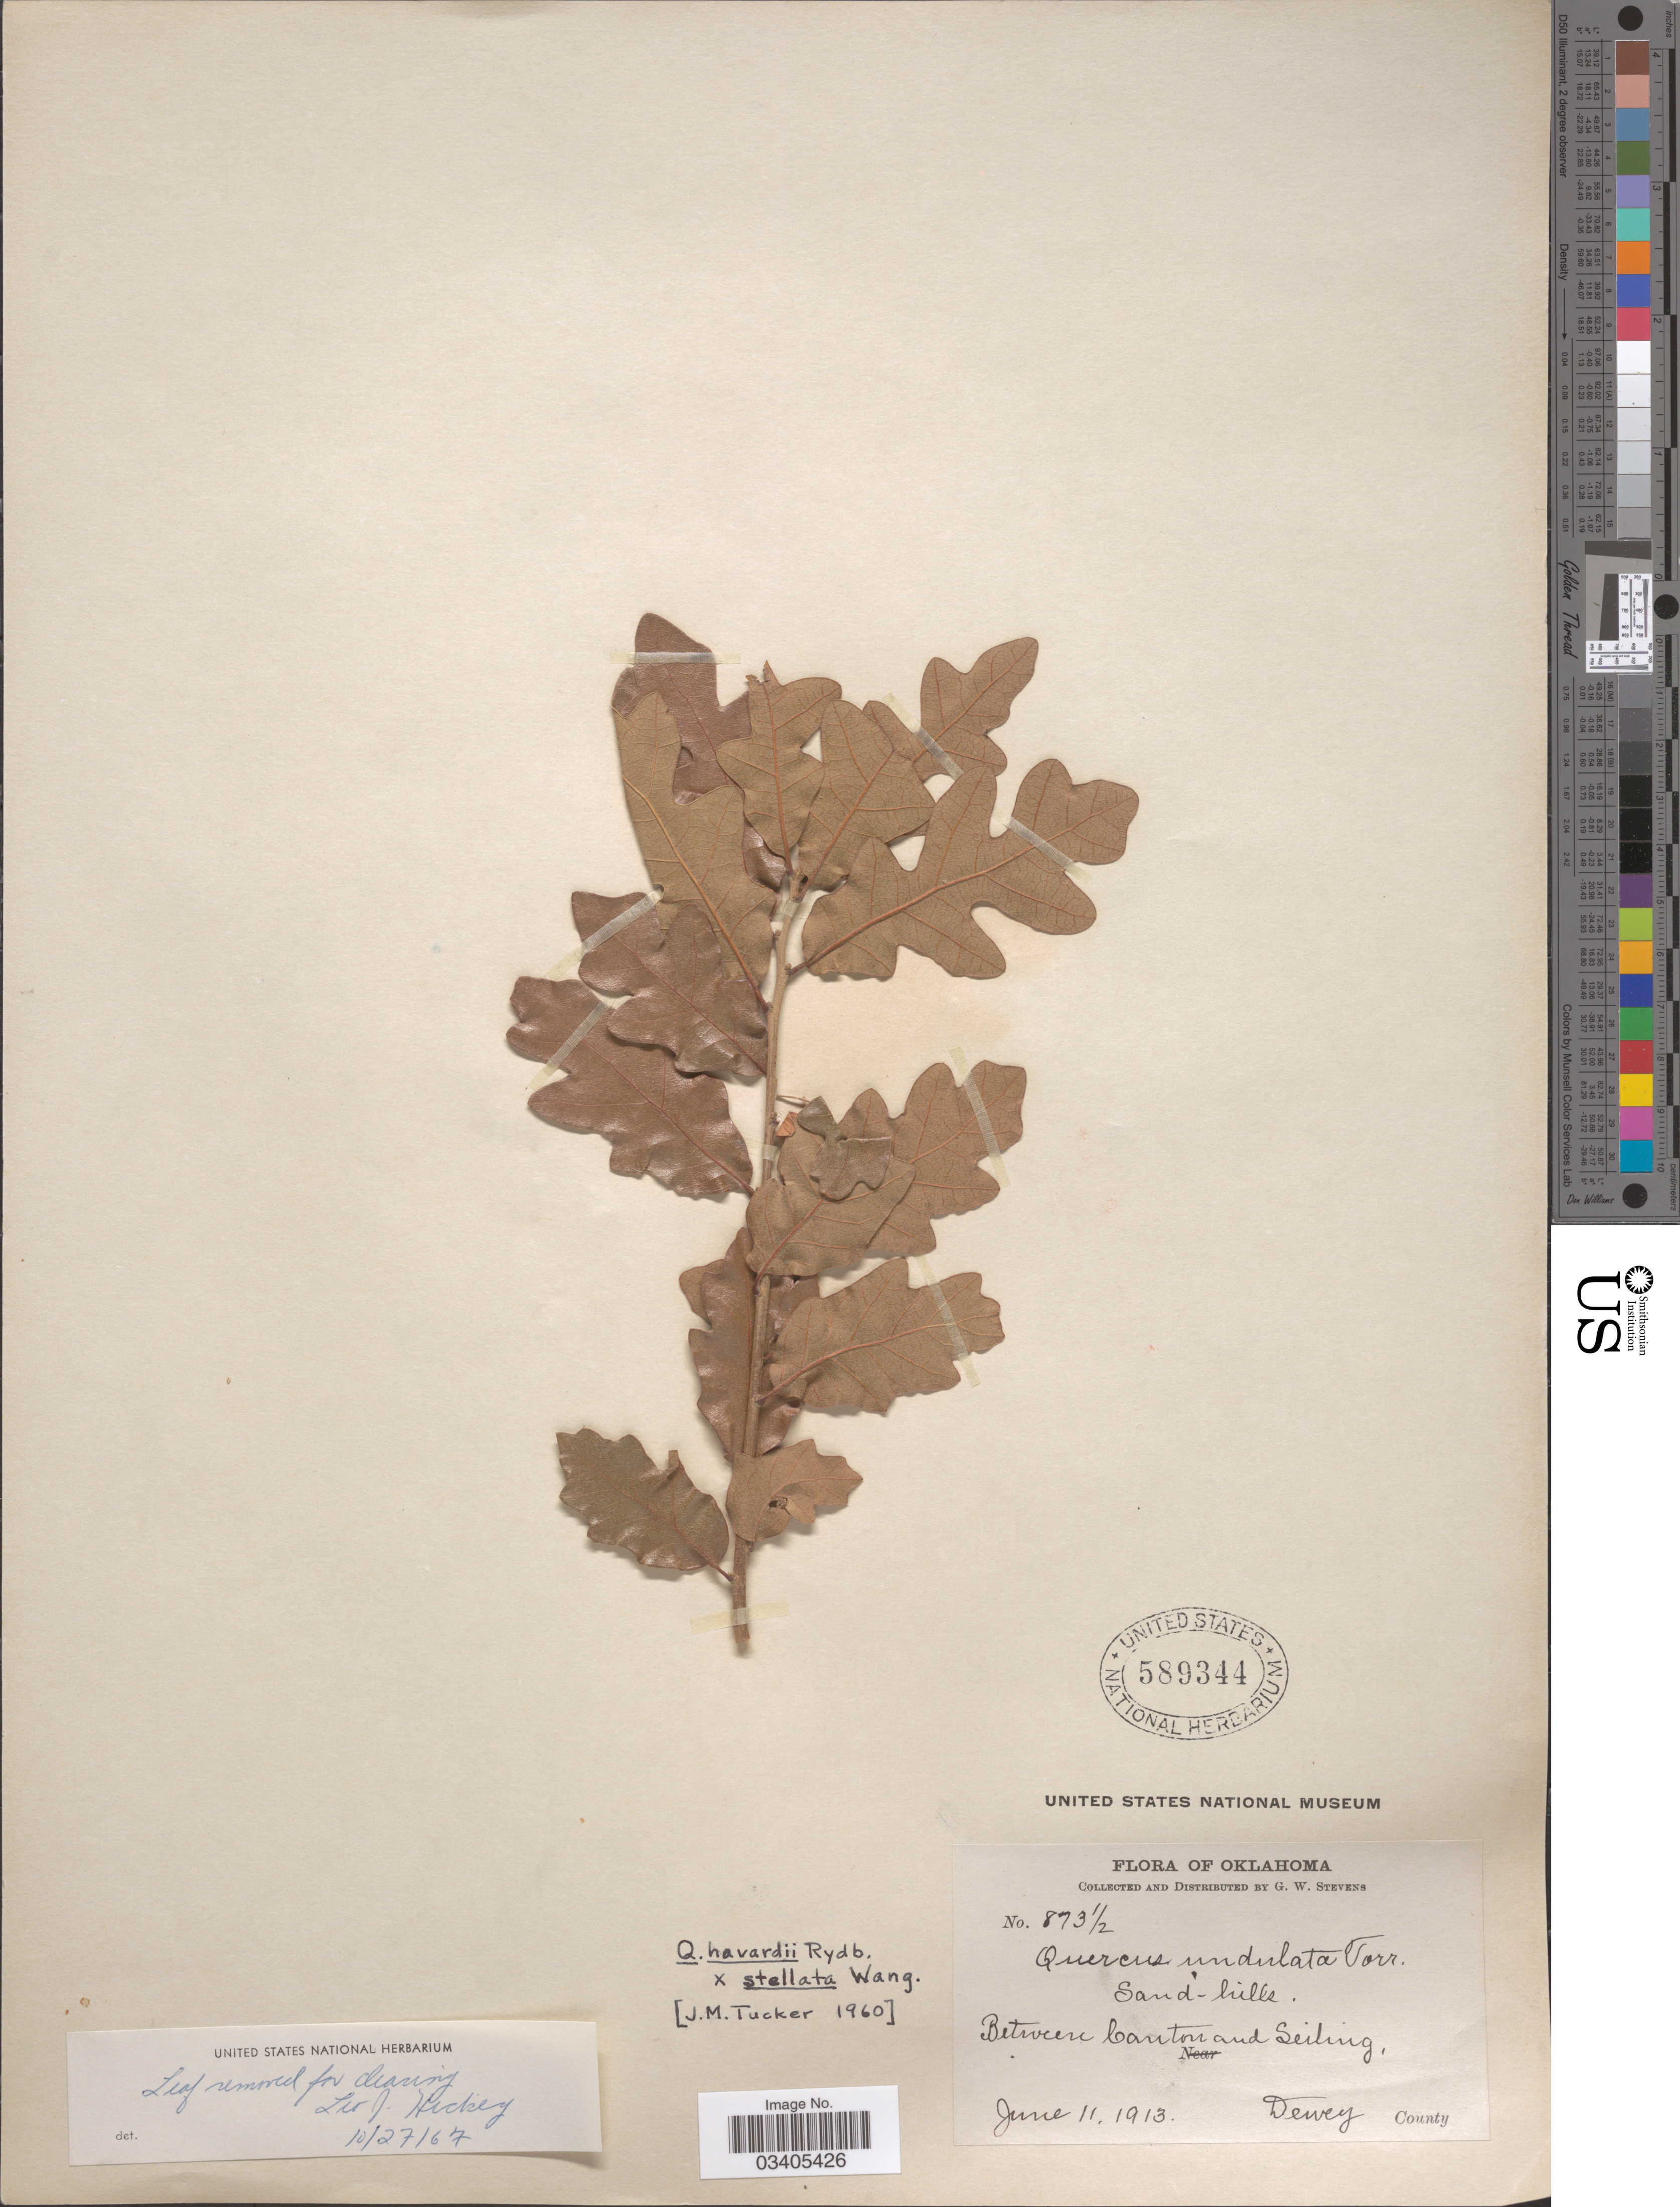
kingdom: Plantae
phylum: Tracheophyta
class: Magnoliopsida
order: Fagales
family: Fagaceae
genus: Quercus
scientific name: Quercus havardii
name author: Rydb.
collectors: G. W. Stevens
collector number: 873½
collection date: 1913-06-11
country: United States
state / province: Oklahoma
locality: Between Canton and Seiling, Dewey County.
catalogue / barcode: US 589344